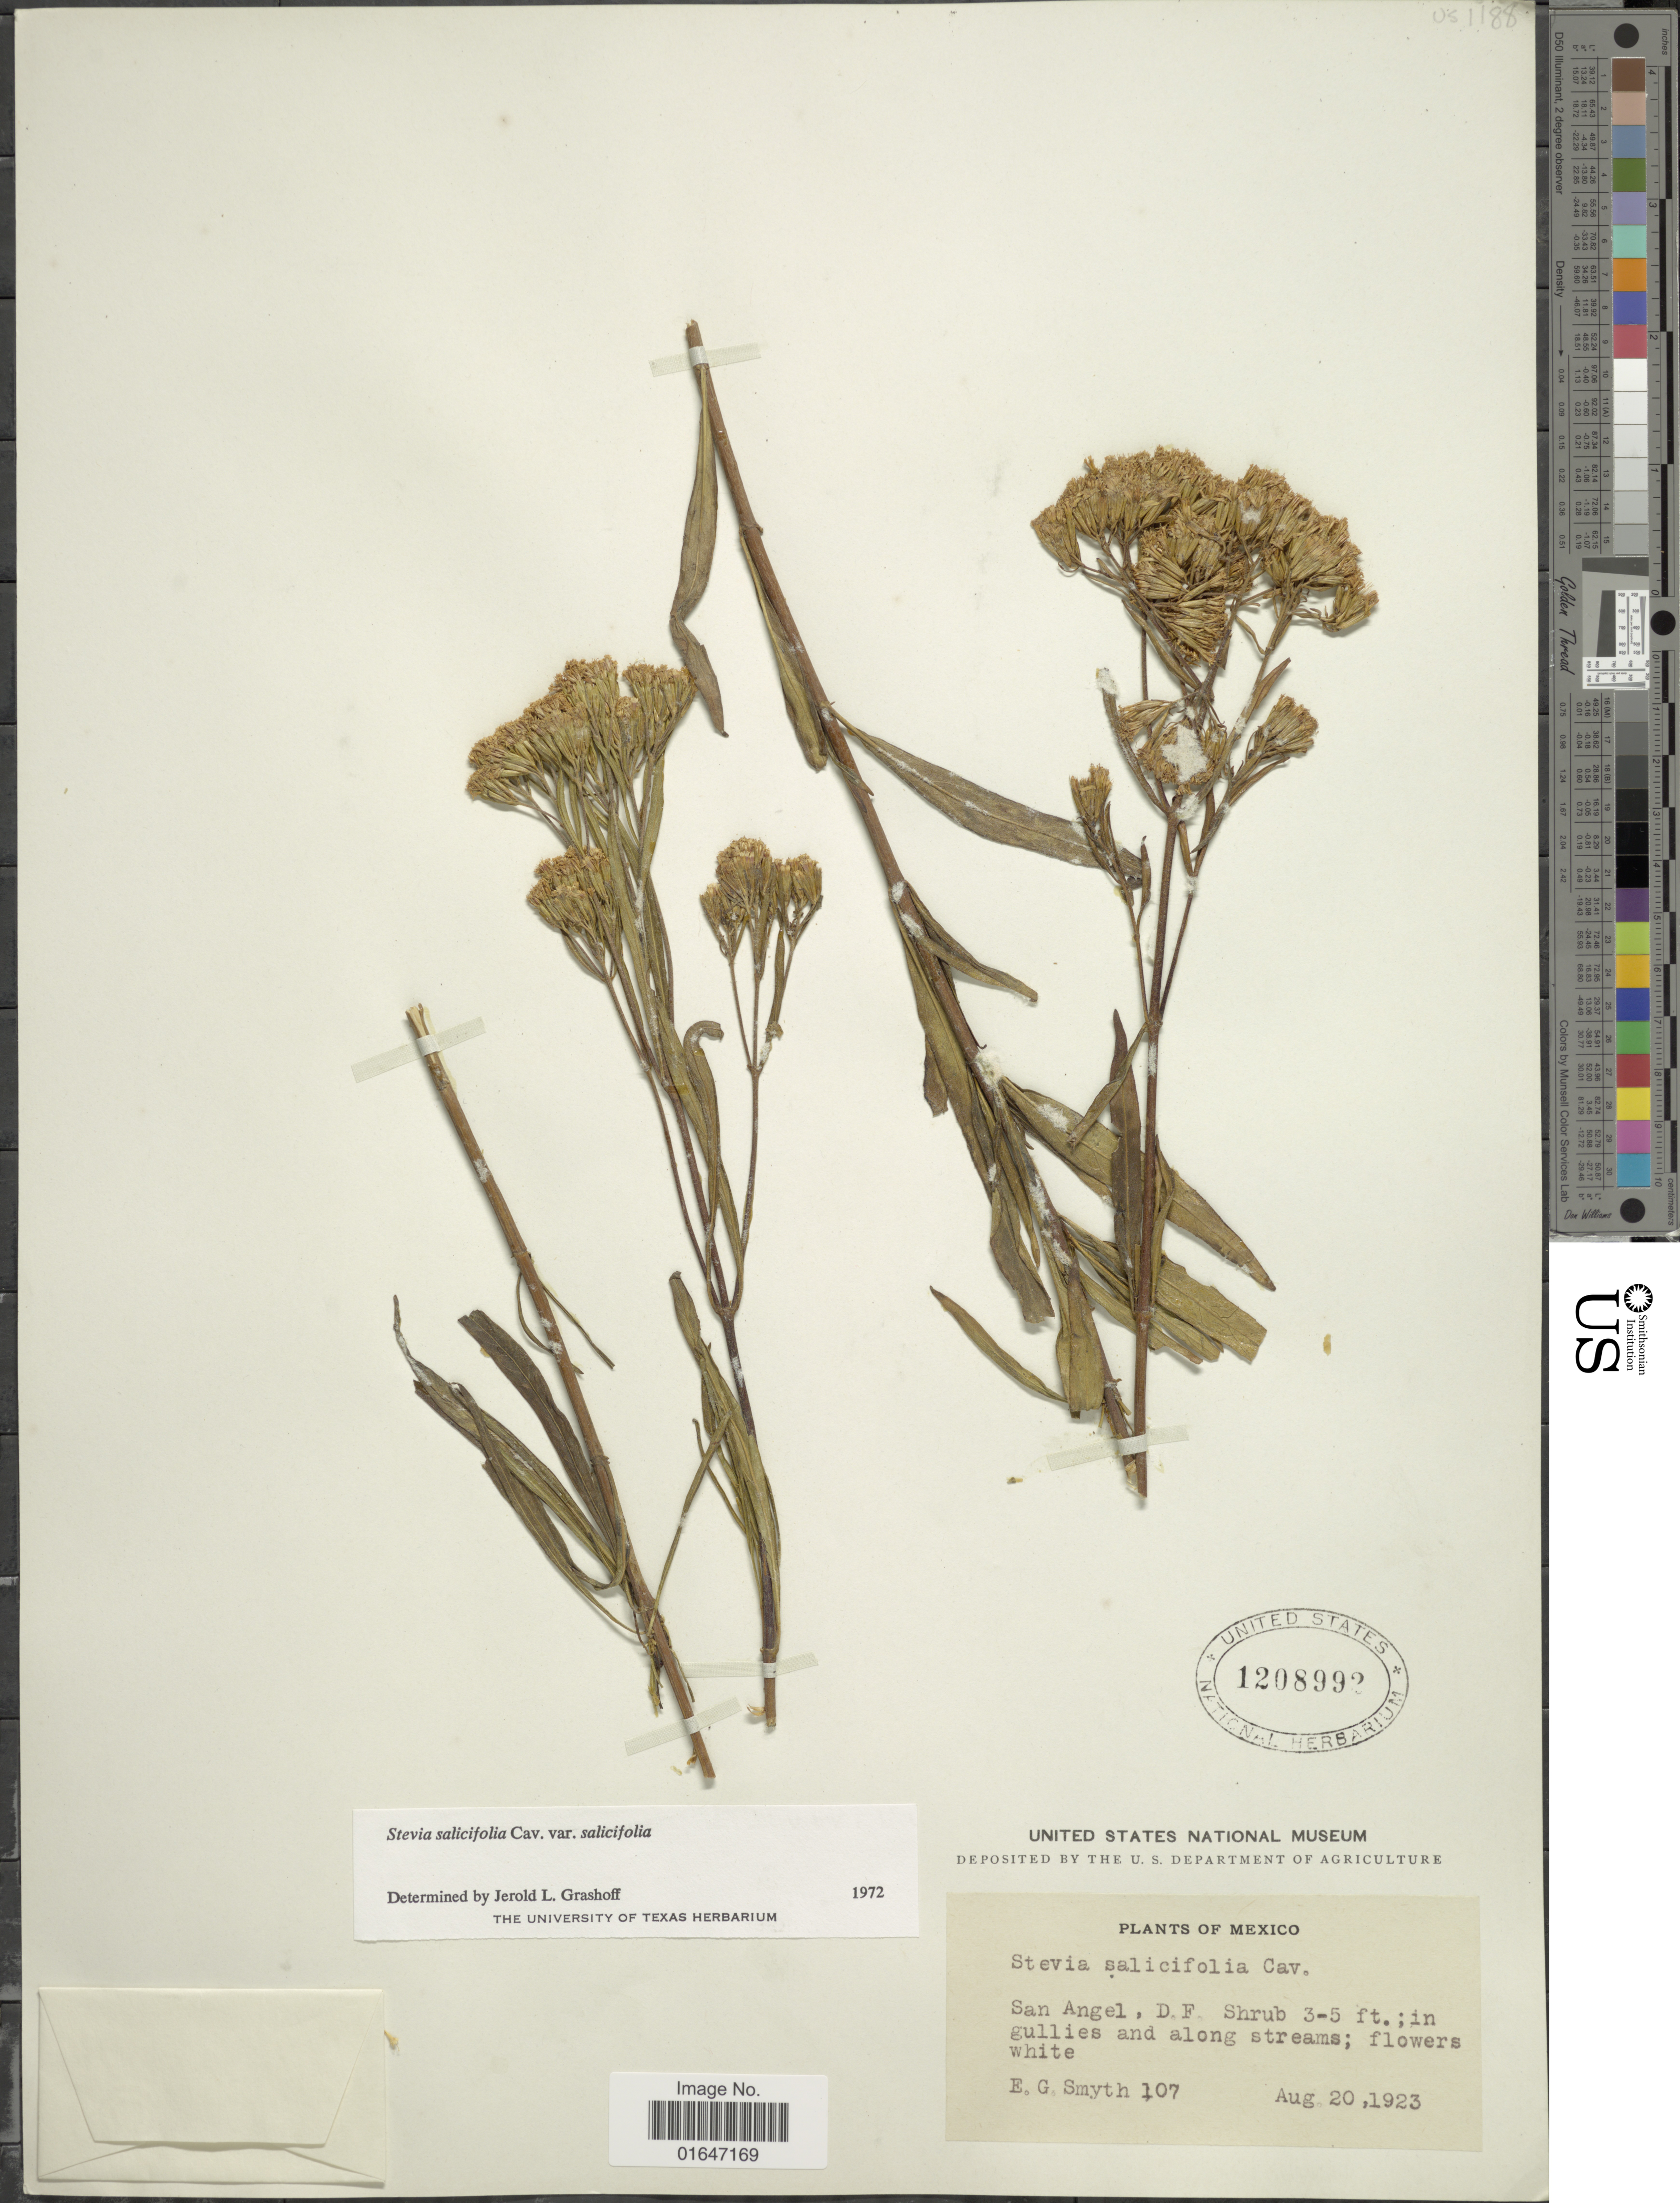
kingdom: Plantae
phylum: Tracheophyta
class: Magnoliopsida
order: Asterales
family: Asteraceae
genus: Stevia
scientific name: Stevia salicifolia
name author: Cav.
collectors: E. Smyth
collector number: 107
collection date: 1923-08-20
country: Mexico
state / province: Distrito Federal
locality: San Angel, D.F.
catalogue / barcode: US 1208992